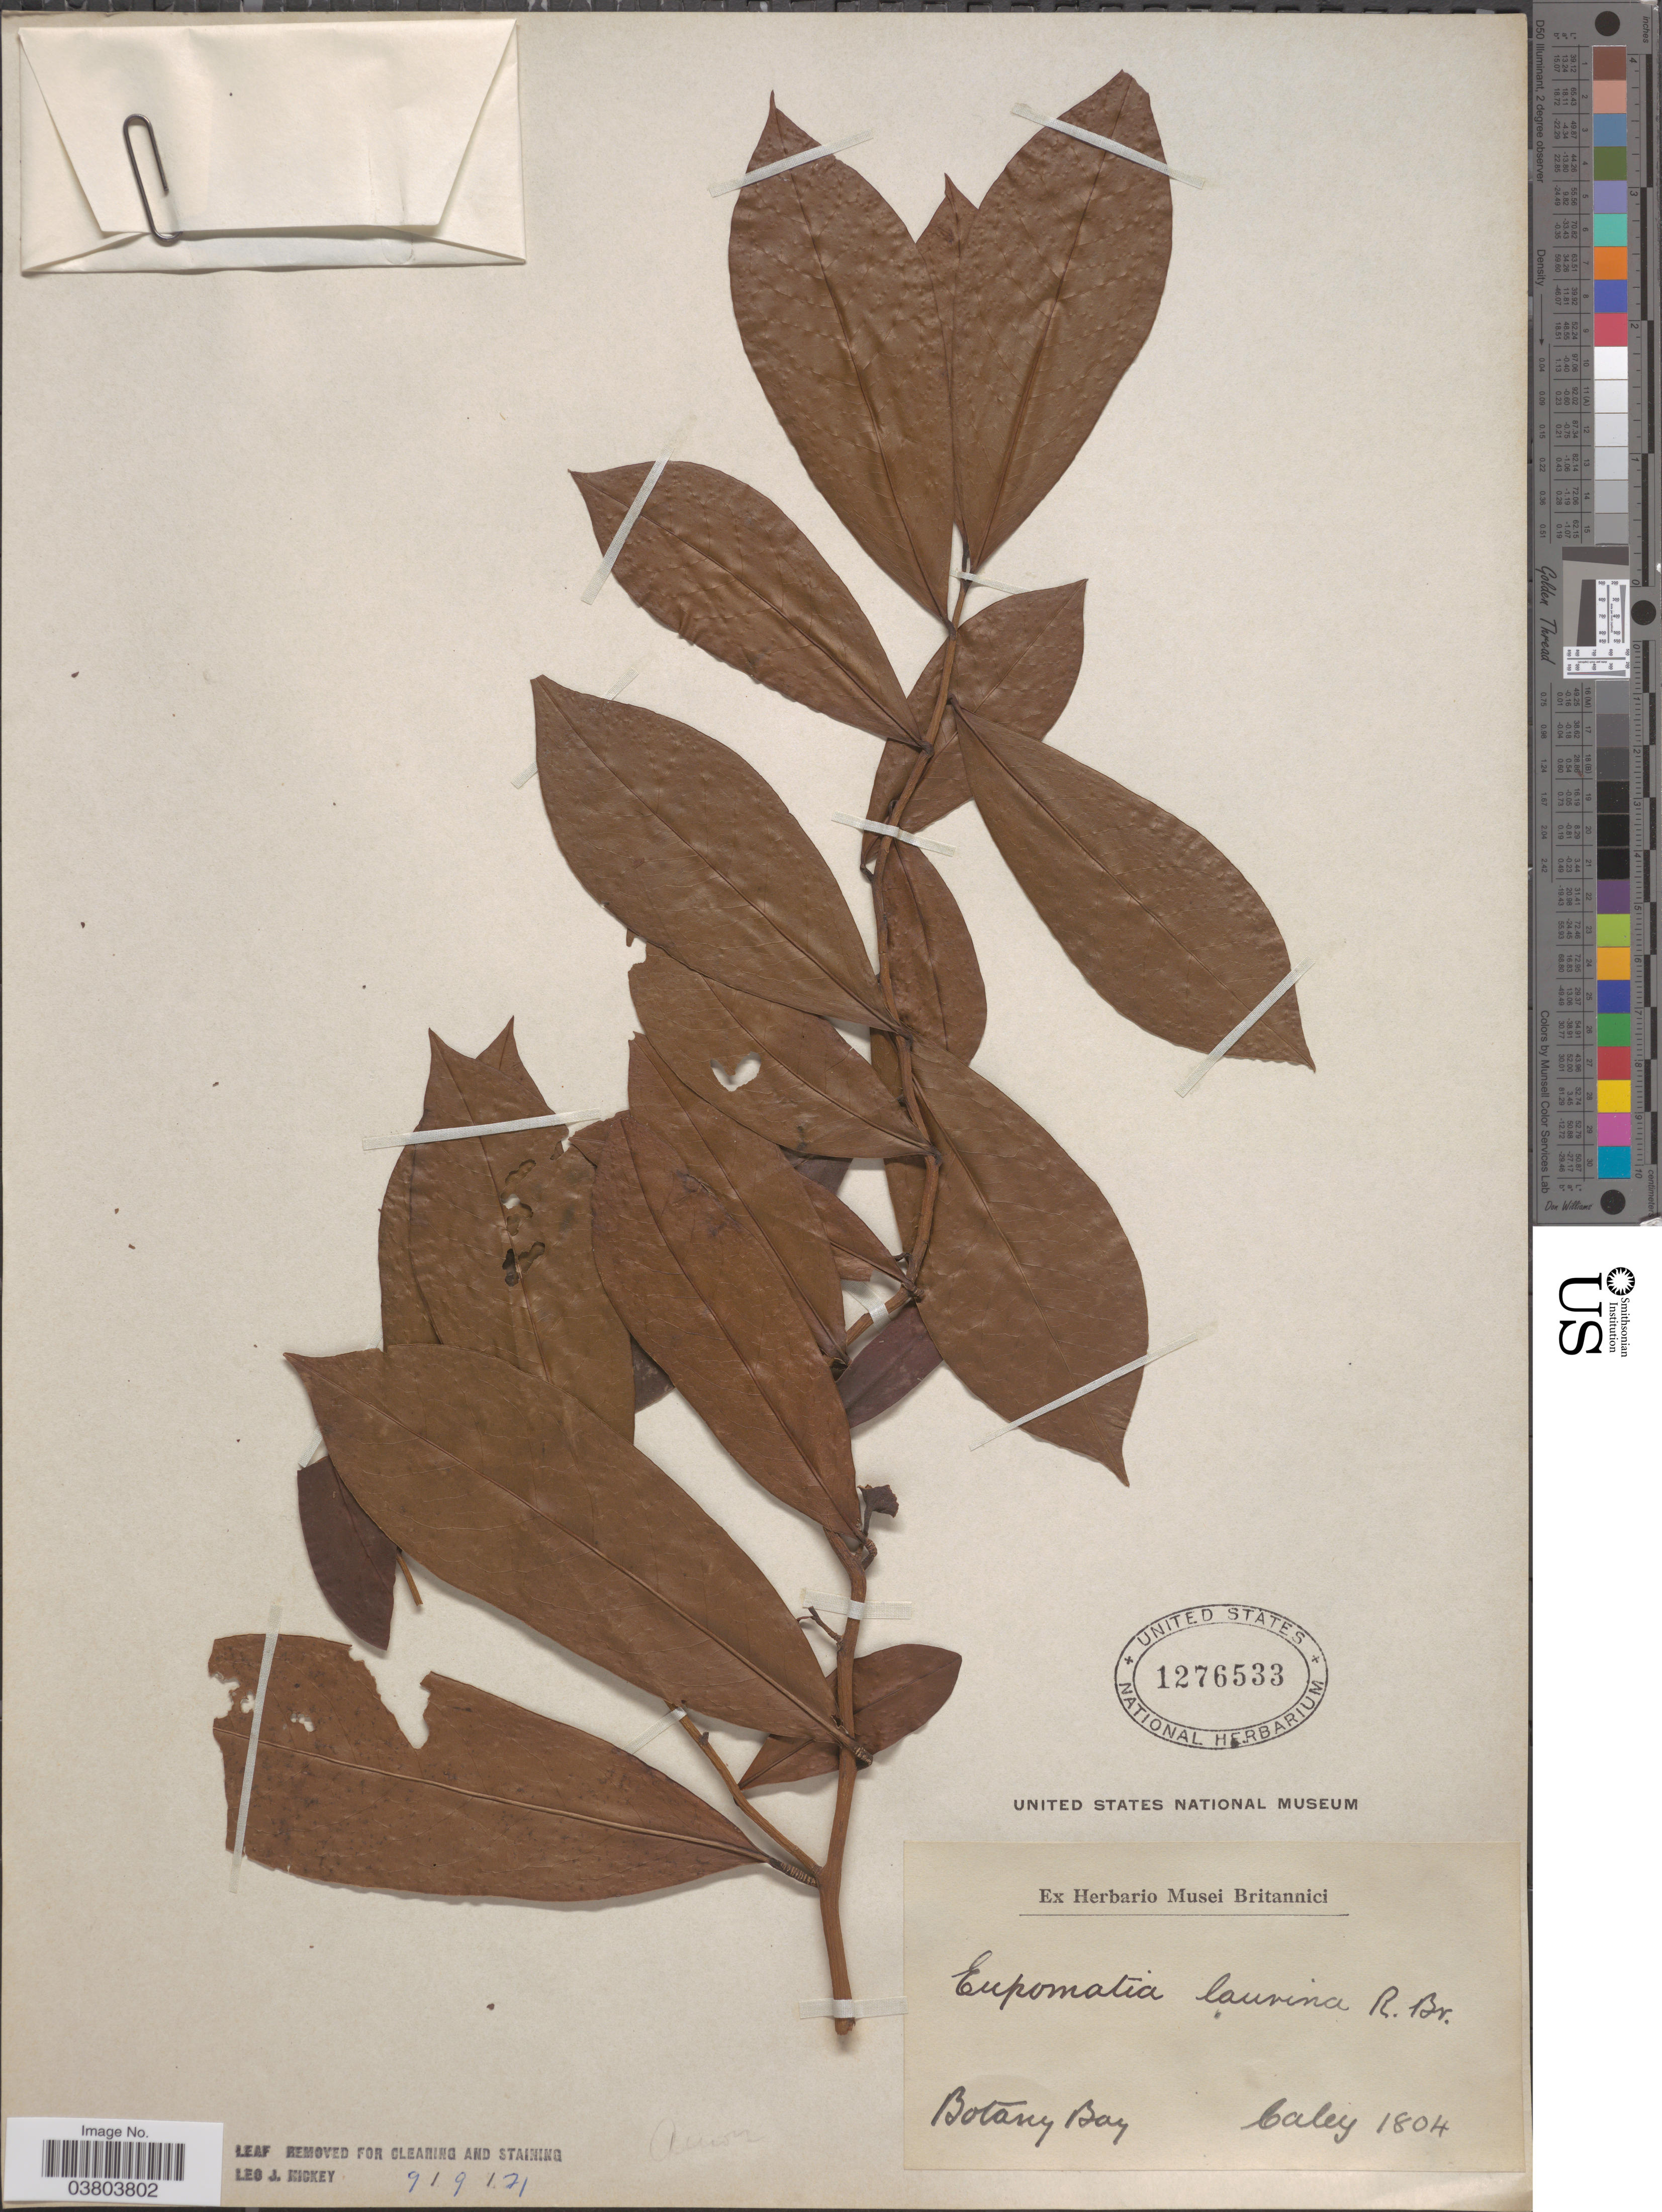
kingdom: Plantae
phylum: Tracheophyta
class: Magnoliopsida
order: Magnoliales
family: Eupomatiaceae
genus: Eupomatia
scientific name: Eupomatia laurina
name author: R. Br.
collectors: -. Caley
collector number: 1804?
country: United Kingdom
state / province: England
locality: Britannici. Botany Bay.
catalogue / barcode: US 1276533